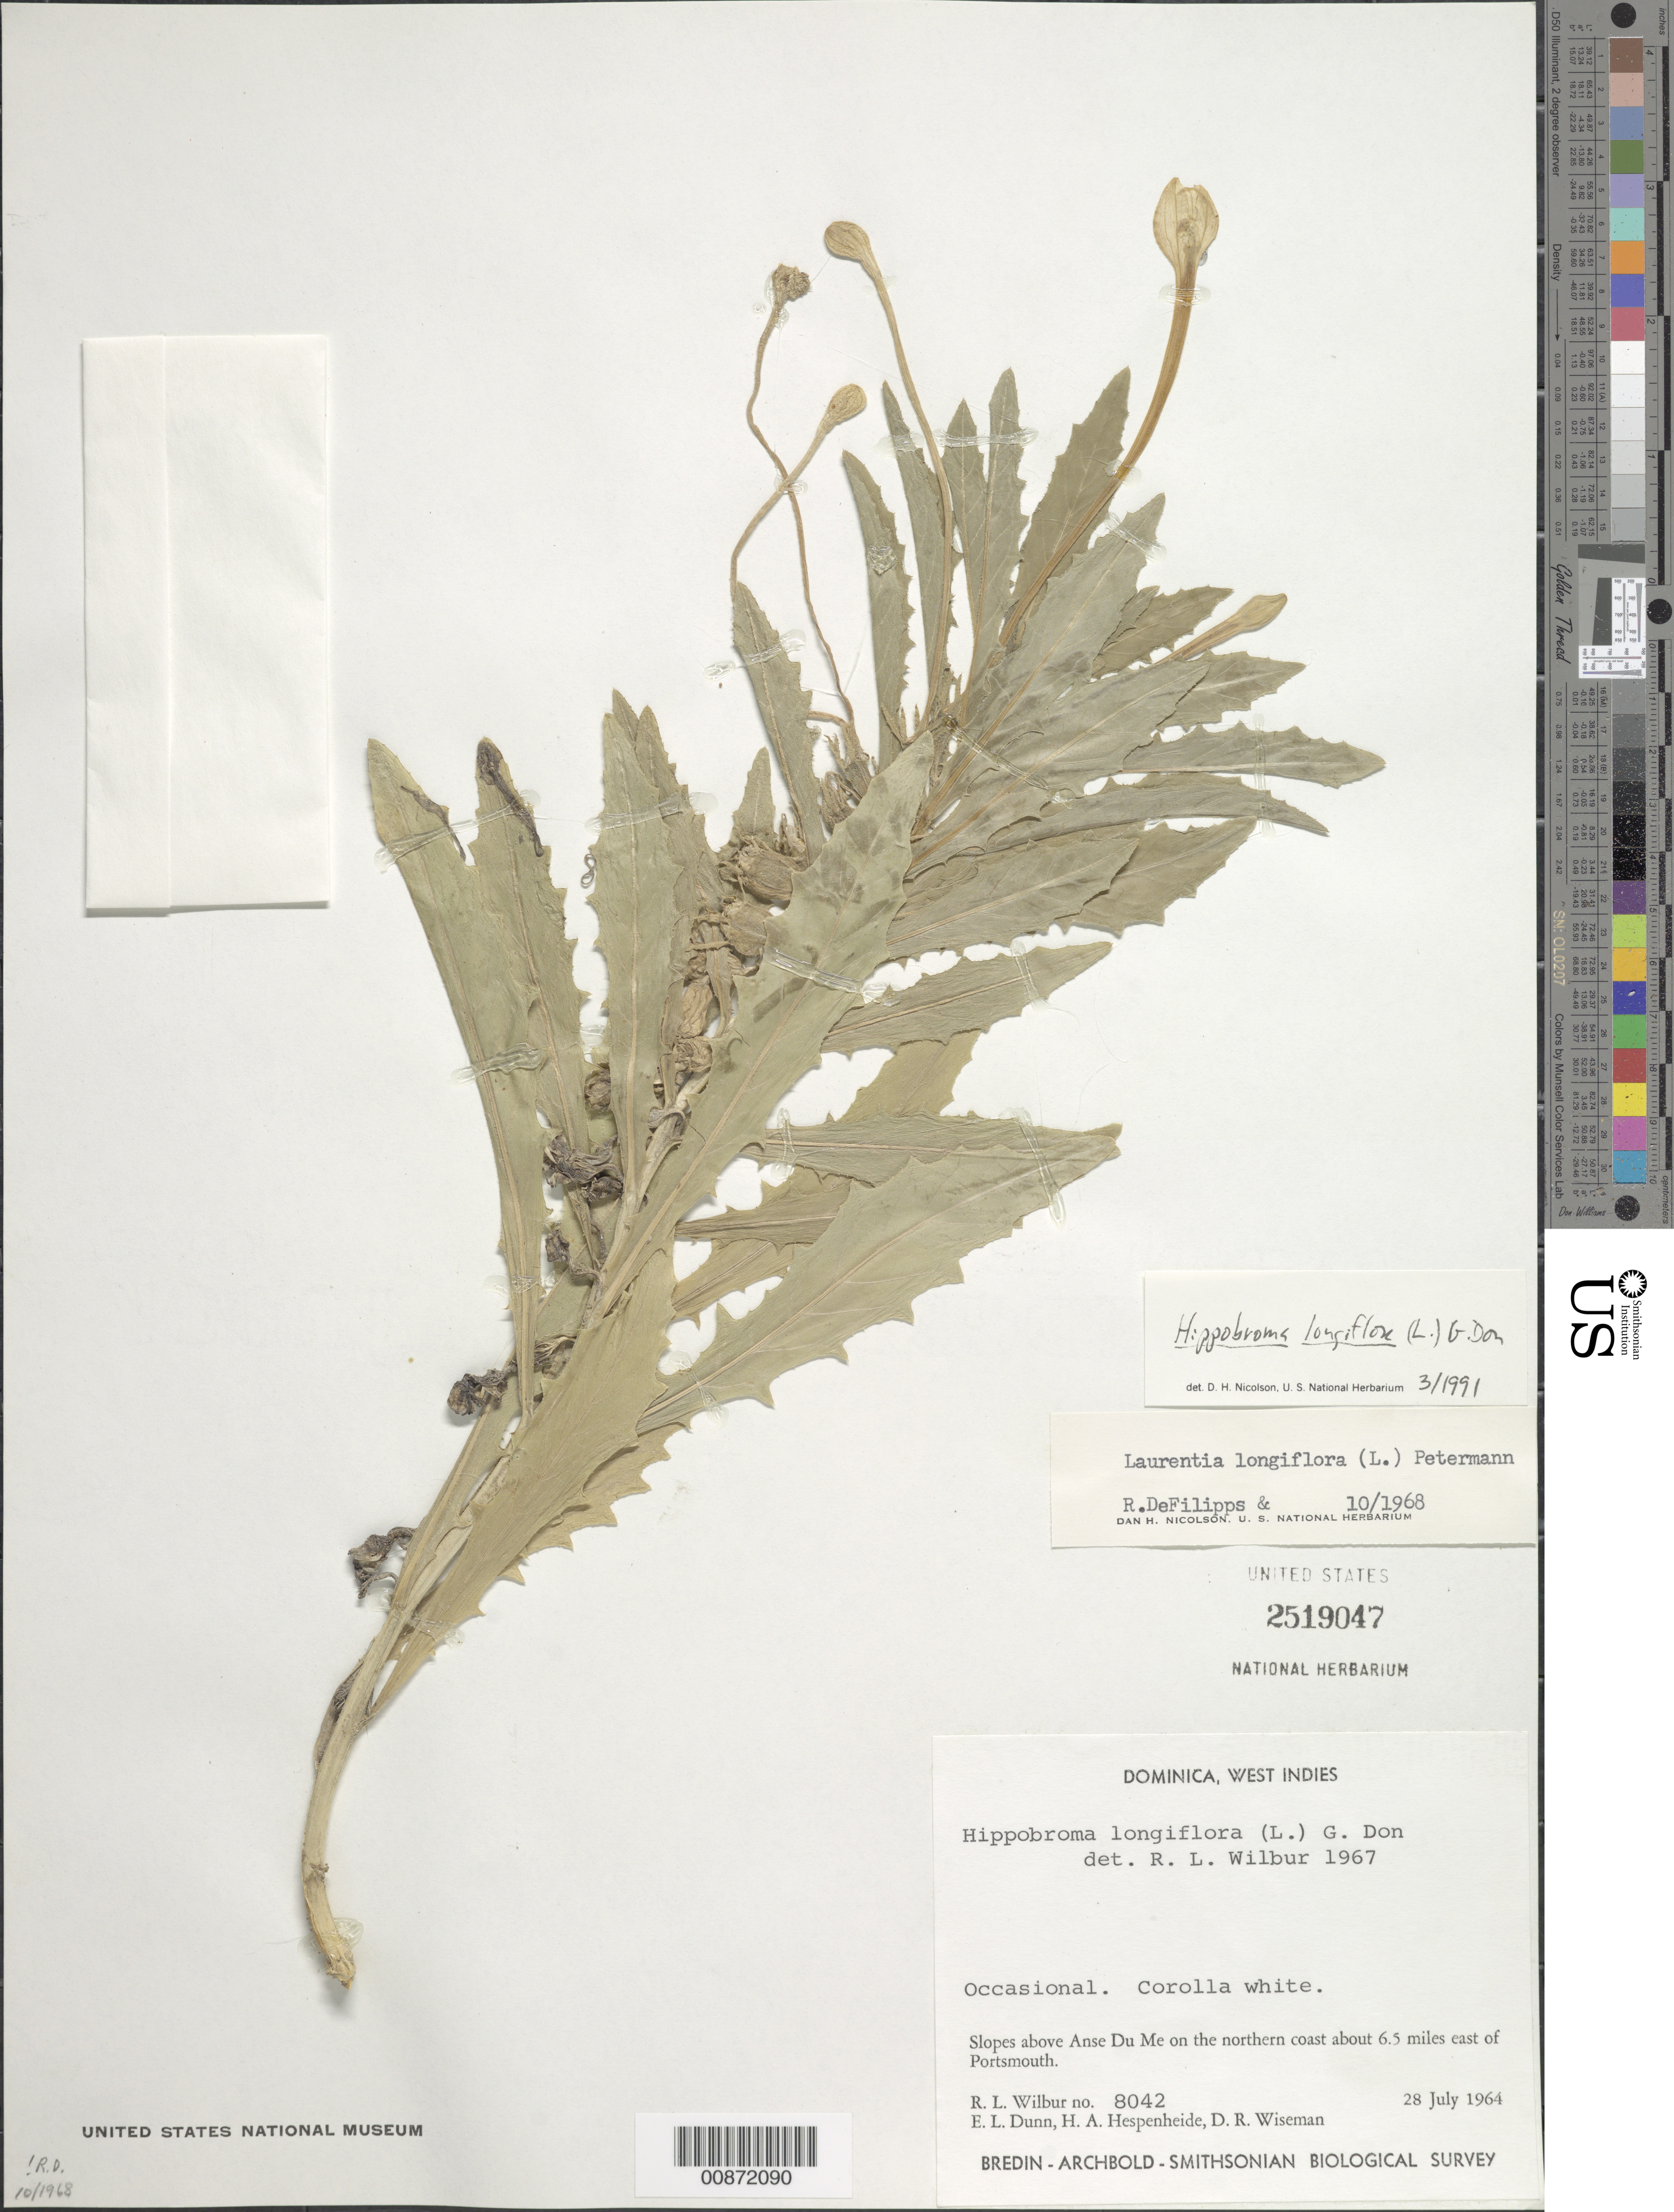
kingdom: Plantae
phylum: Tracheophyta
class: Magnoliopsida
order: Asterales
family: Campanulaceae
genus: Hippobroma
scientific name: Hippobroma longiflora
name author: (L.) G. Don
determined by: Nicolson, D. H.; DeFilipps, R. A.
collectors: R. L. Wilbur, E. Dunn, H. A. Hespenheide & D. R. Wiseman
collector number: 8042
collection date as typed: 28 Jul 1964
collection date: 1964-07-28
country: Dominica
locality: Slopes above Anse Du Me, on northern coast, about 6.5 miles est of Portsmouth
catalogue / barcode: US 2519047